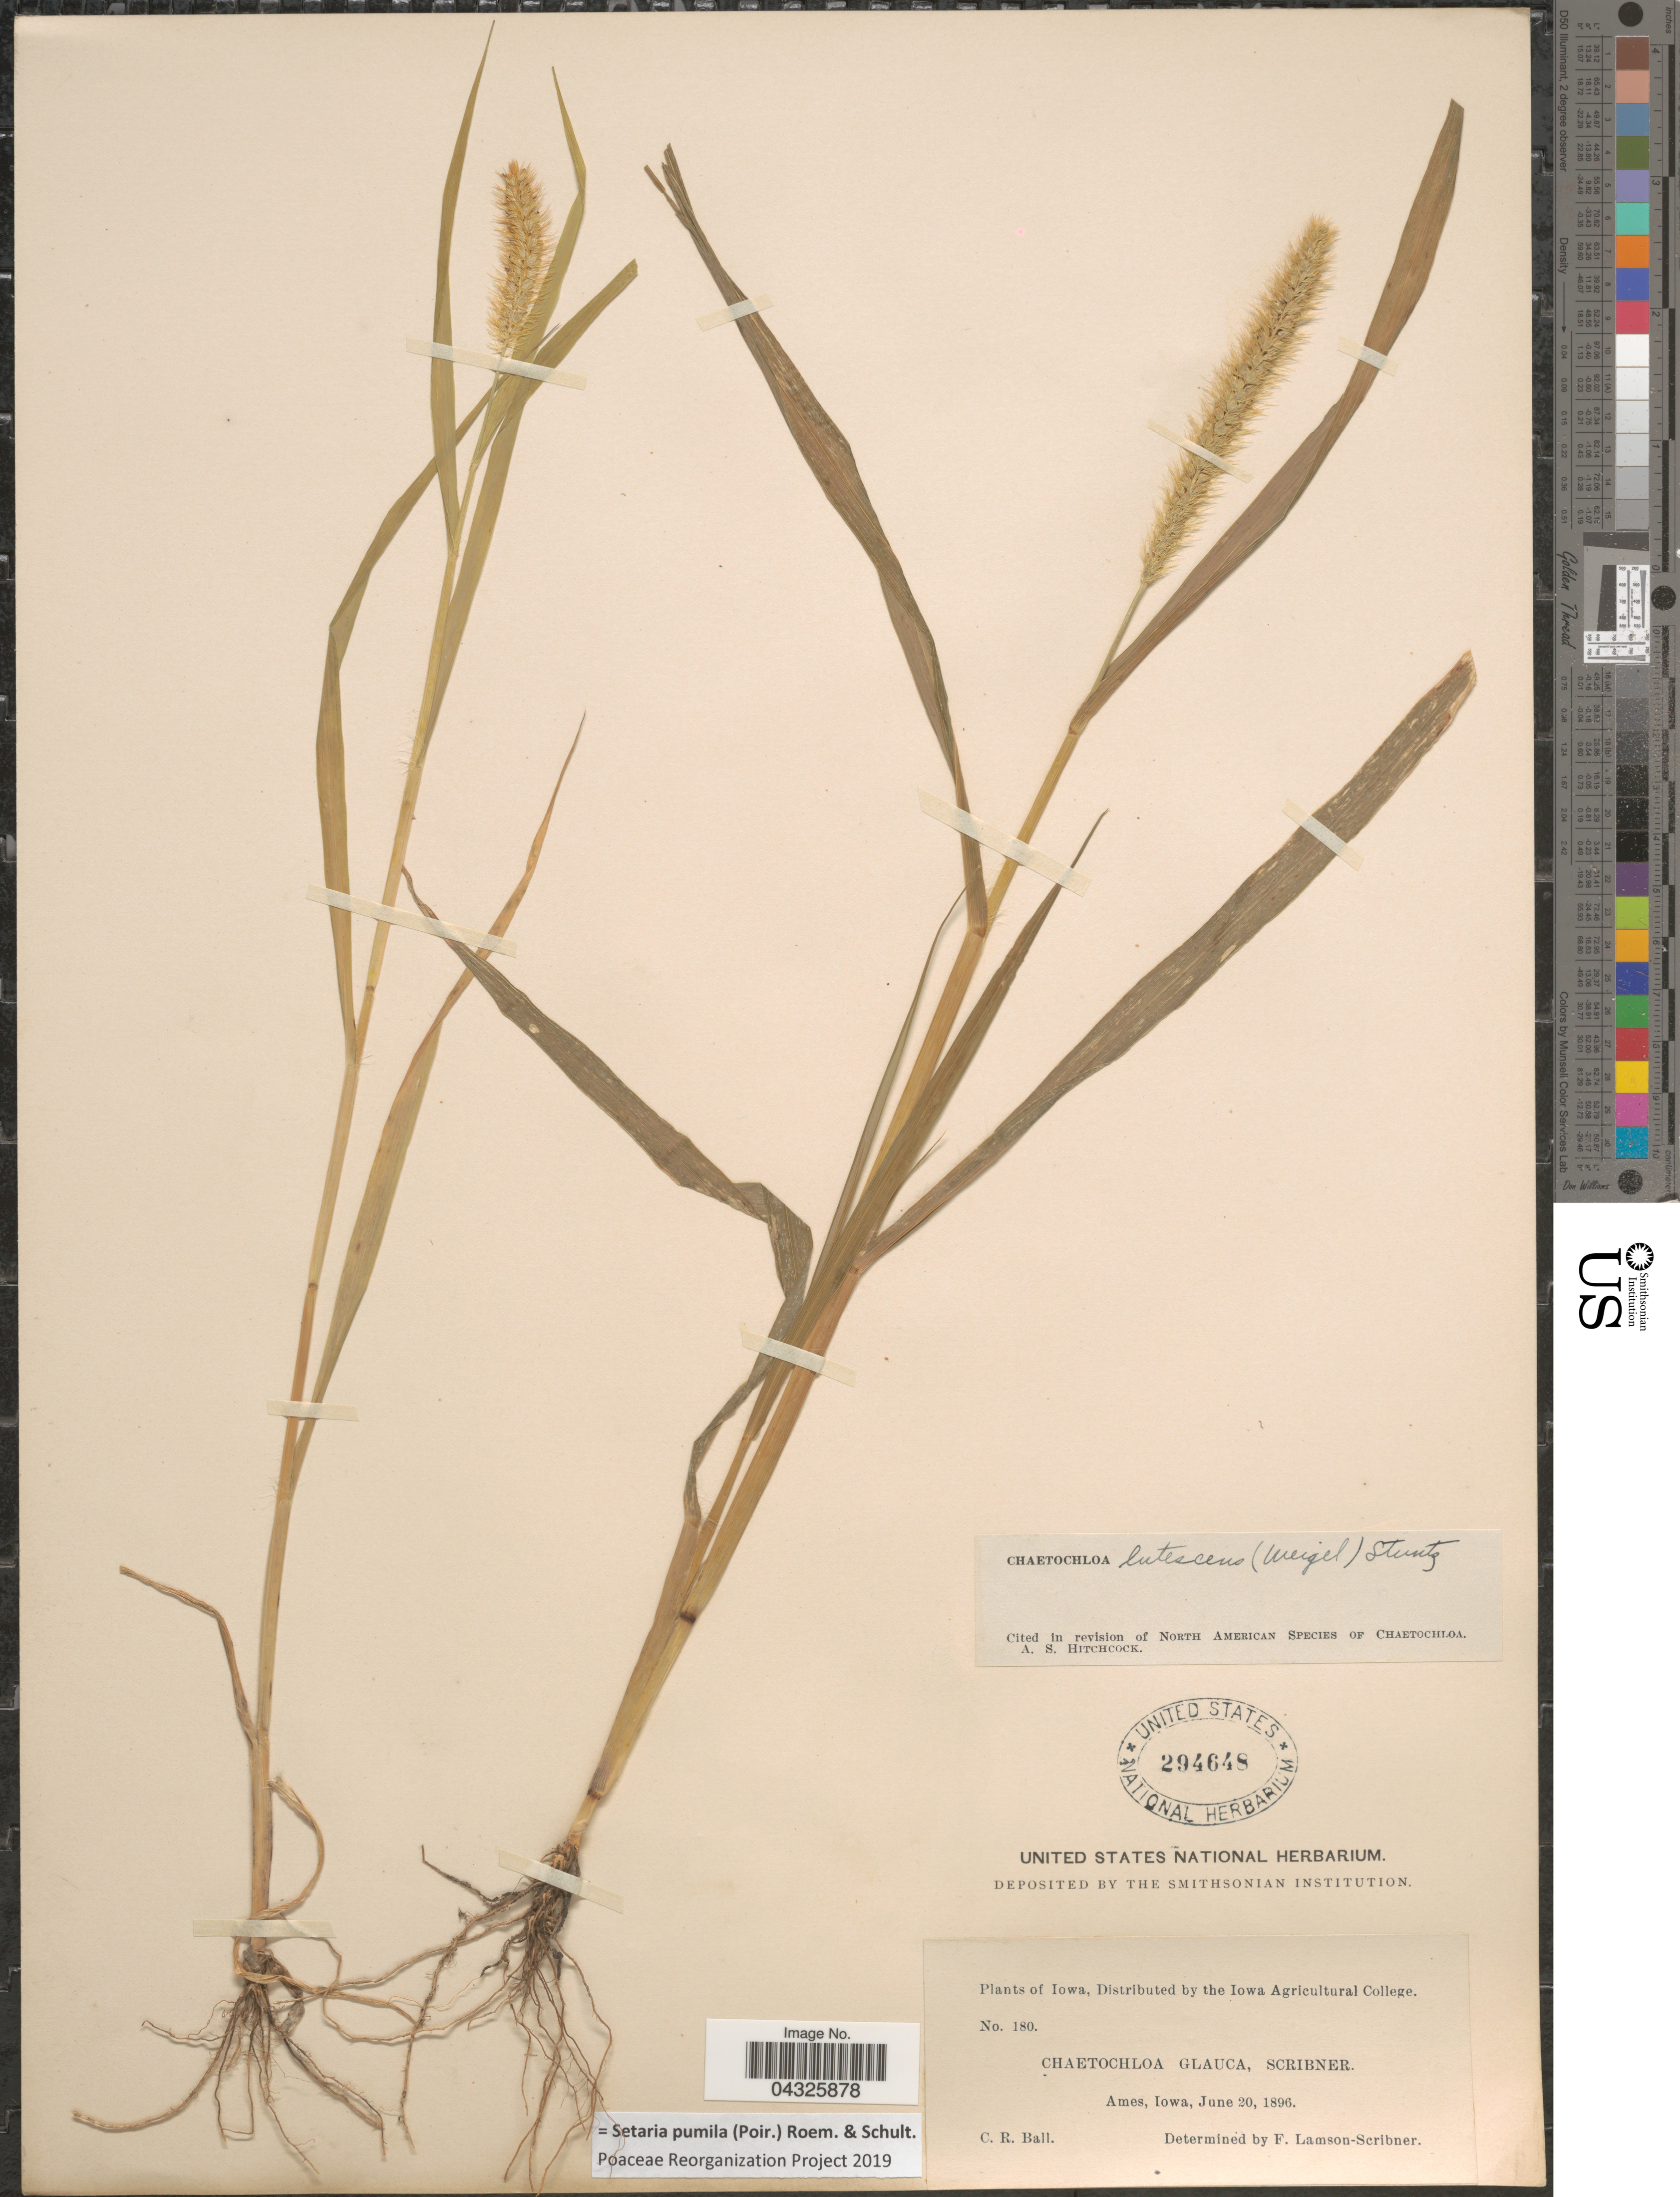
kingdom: Plantae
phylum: Tracheophyta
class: Liliopsida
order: Poales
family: Poaceae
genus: Setaria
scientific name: Setaria pumila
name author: (Poir.) Roem. & Schult.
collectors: C. R. Ball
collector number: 180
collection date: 1896-06-20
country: United States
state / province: Iowa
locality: Ames.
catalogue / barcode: US 294648